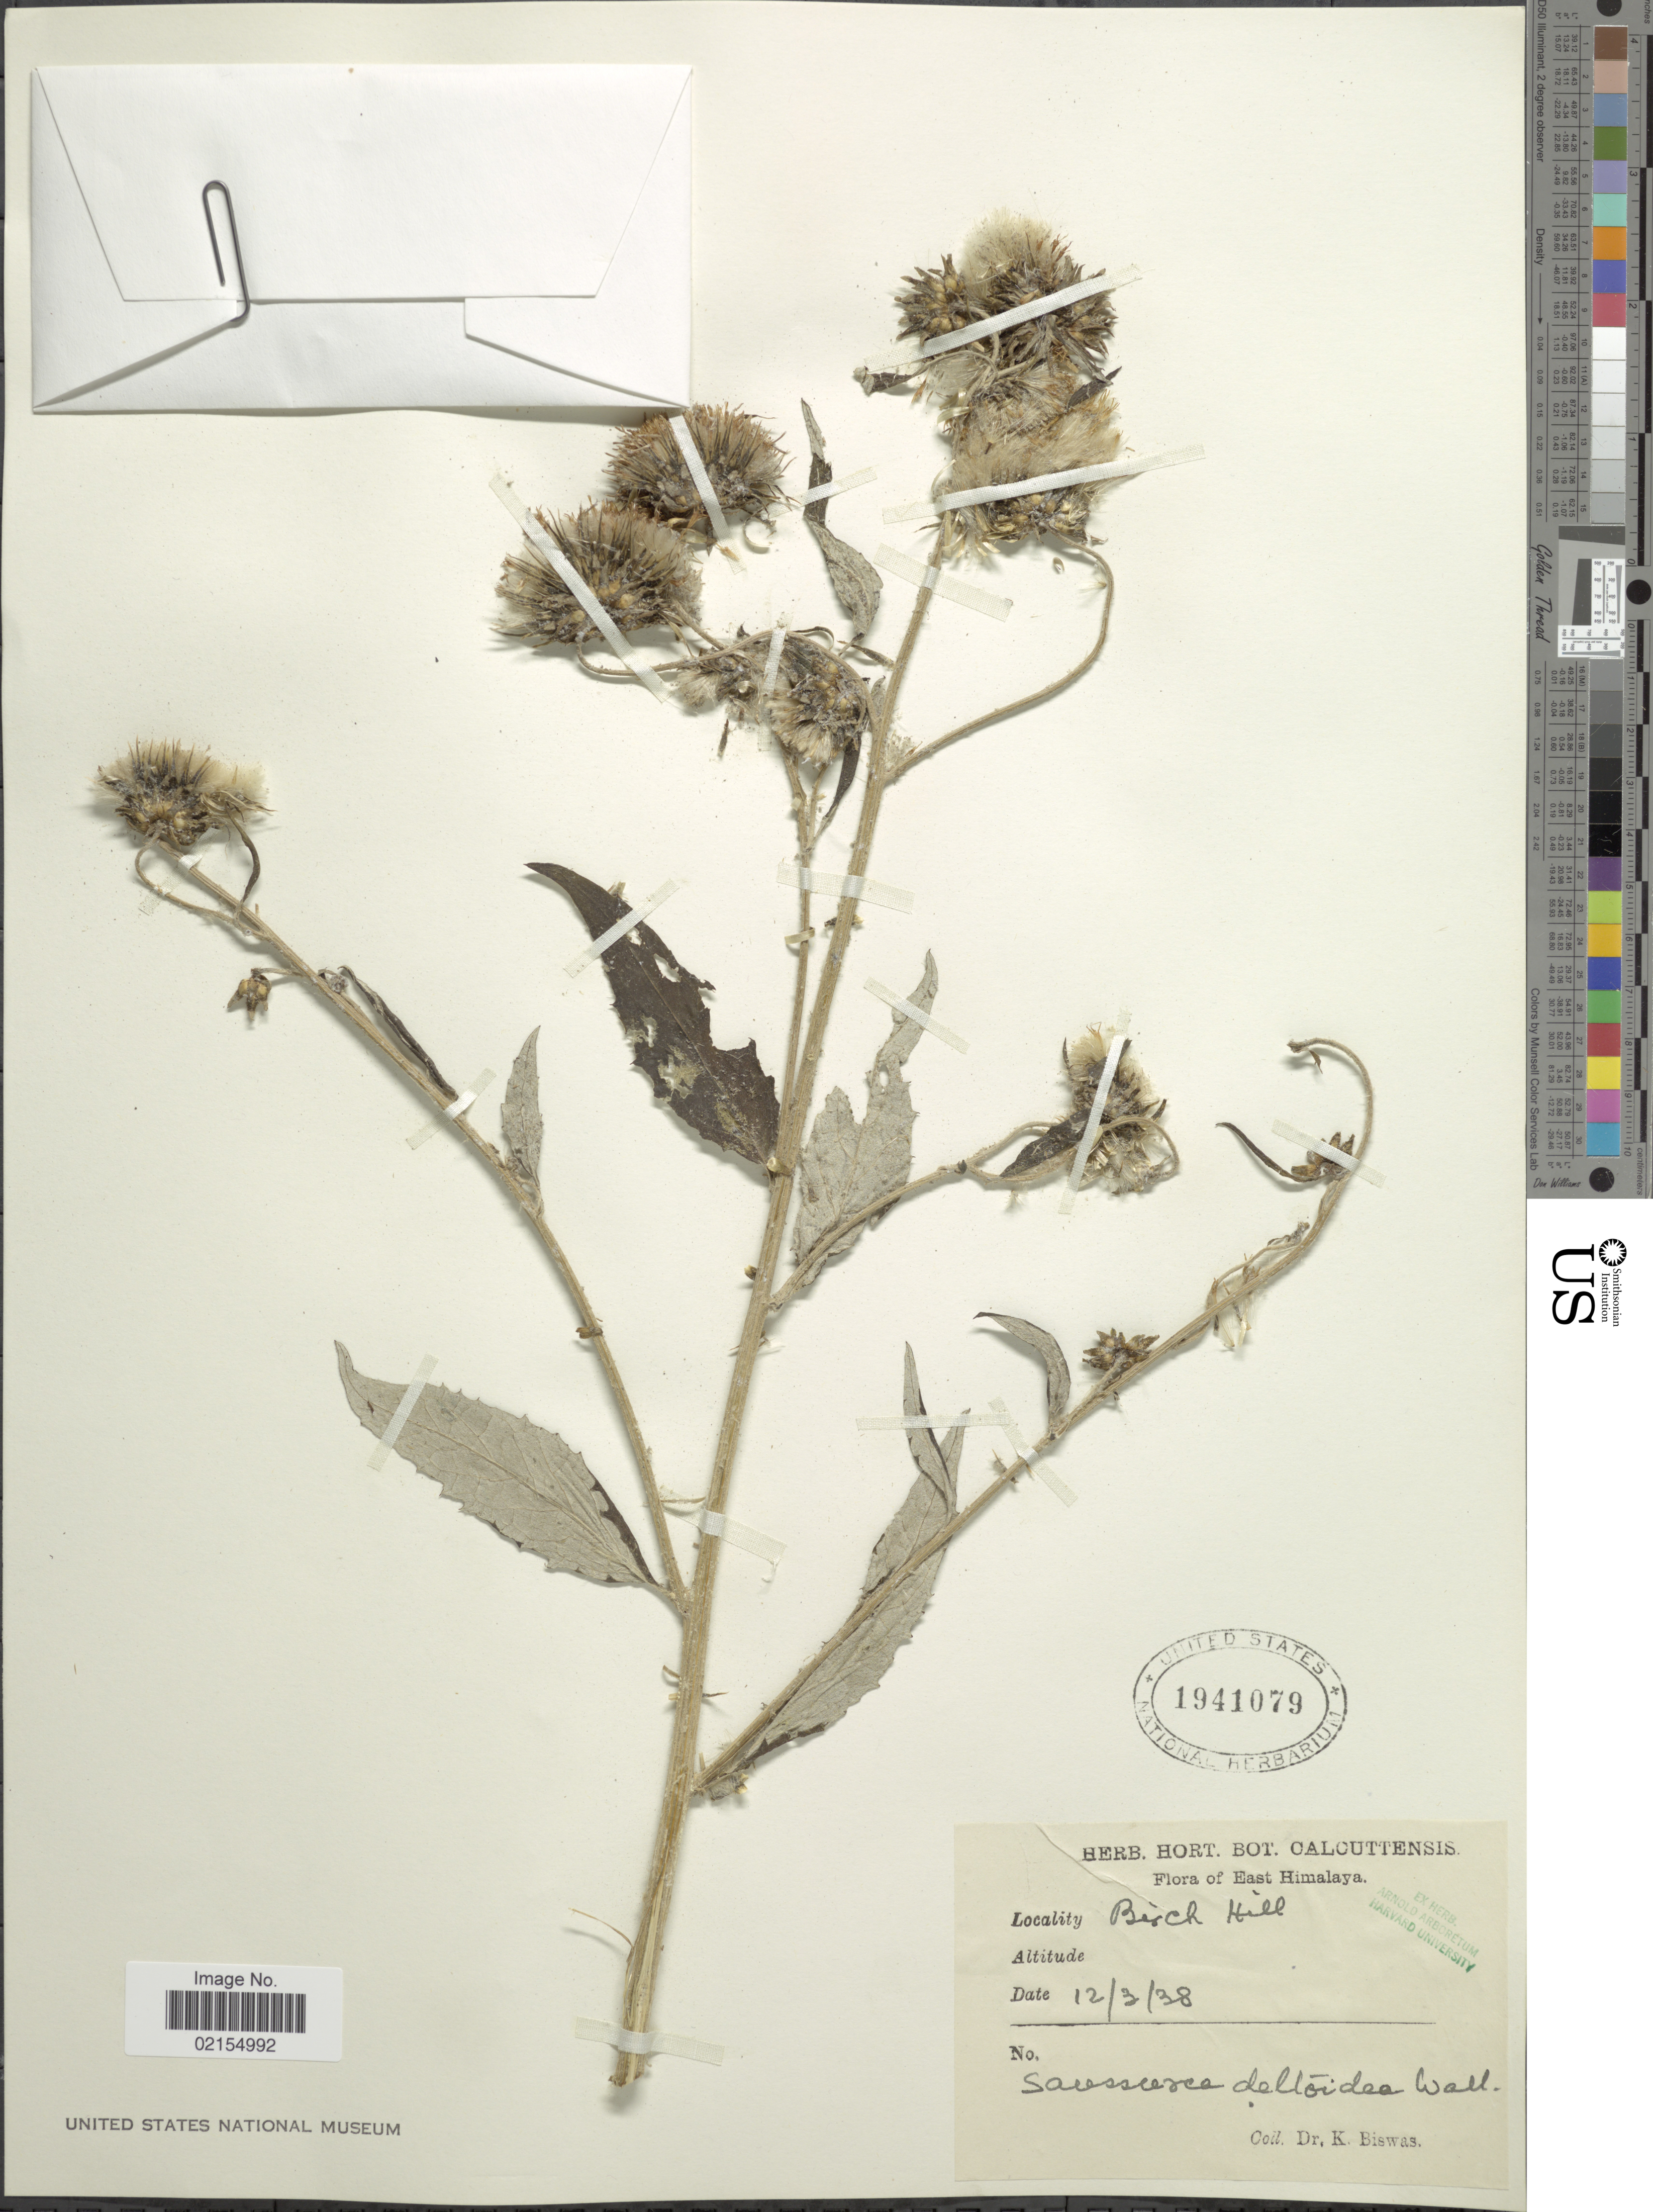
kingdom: Plantae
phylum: Tracheophyta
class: Magnoliopsida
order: Asterales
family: Asteraceae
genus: Himalaiella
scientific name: Himalaiella deltoidea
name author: (DC.) Raab-Straube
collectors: K. Biswas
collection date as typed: Transcribed d/m/y: 12/3/38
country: India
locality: East Himalaya, Birch Hill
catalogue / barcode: US 1941079